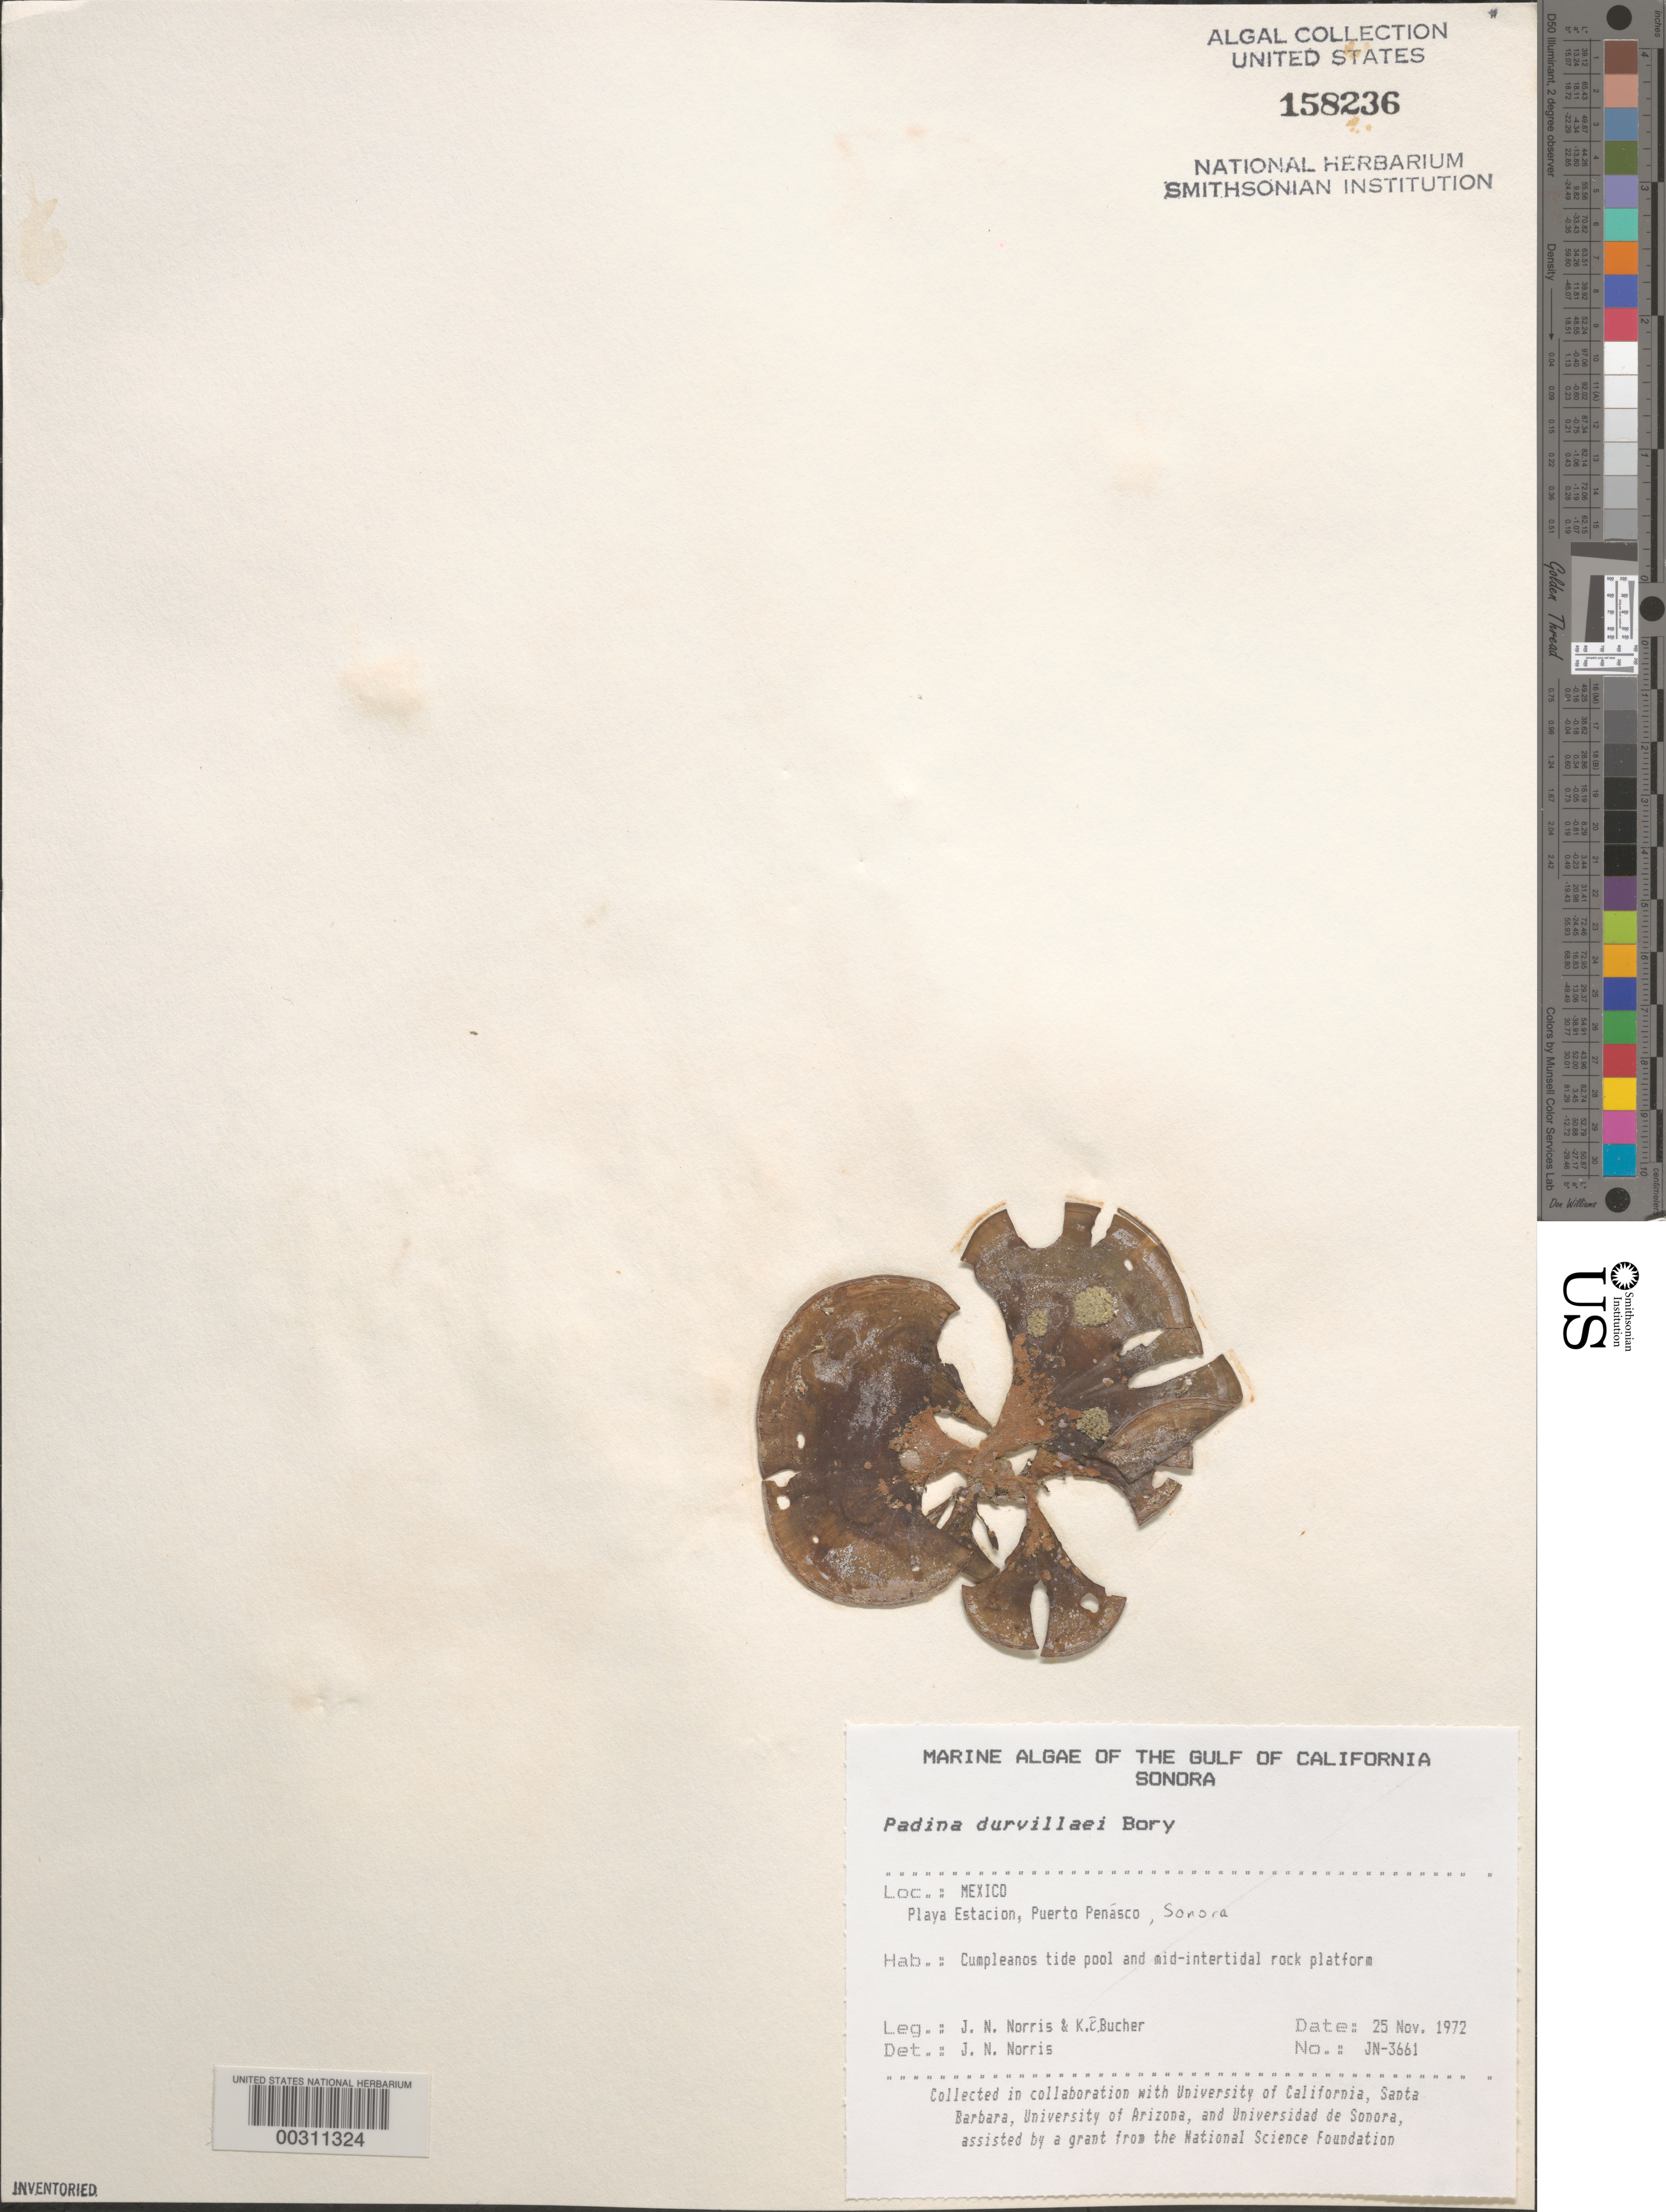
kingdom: Chromista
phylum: Ochrophyta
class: Phaeophyceae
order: Dictyotales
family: Dictyotaceae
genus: Padina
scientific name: Padina durvillaei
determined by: Norris, James N.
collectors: J. N. Norris & K. E. Bucher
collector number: JN-3661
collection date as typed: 25 Nov 1972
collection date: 1972-11-25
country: Mexico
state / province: Sonora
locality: Playa Estacion, Puerto Penasco, Cumpleanos tide pool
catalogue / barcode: US 158236